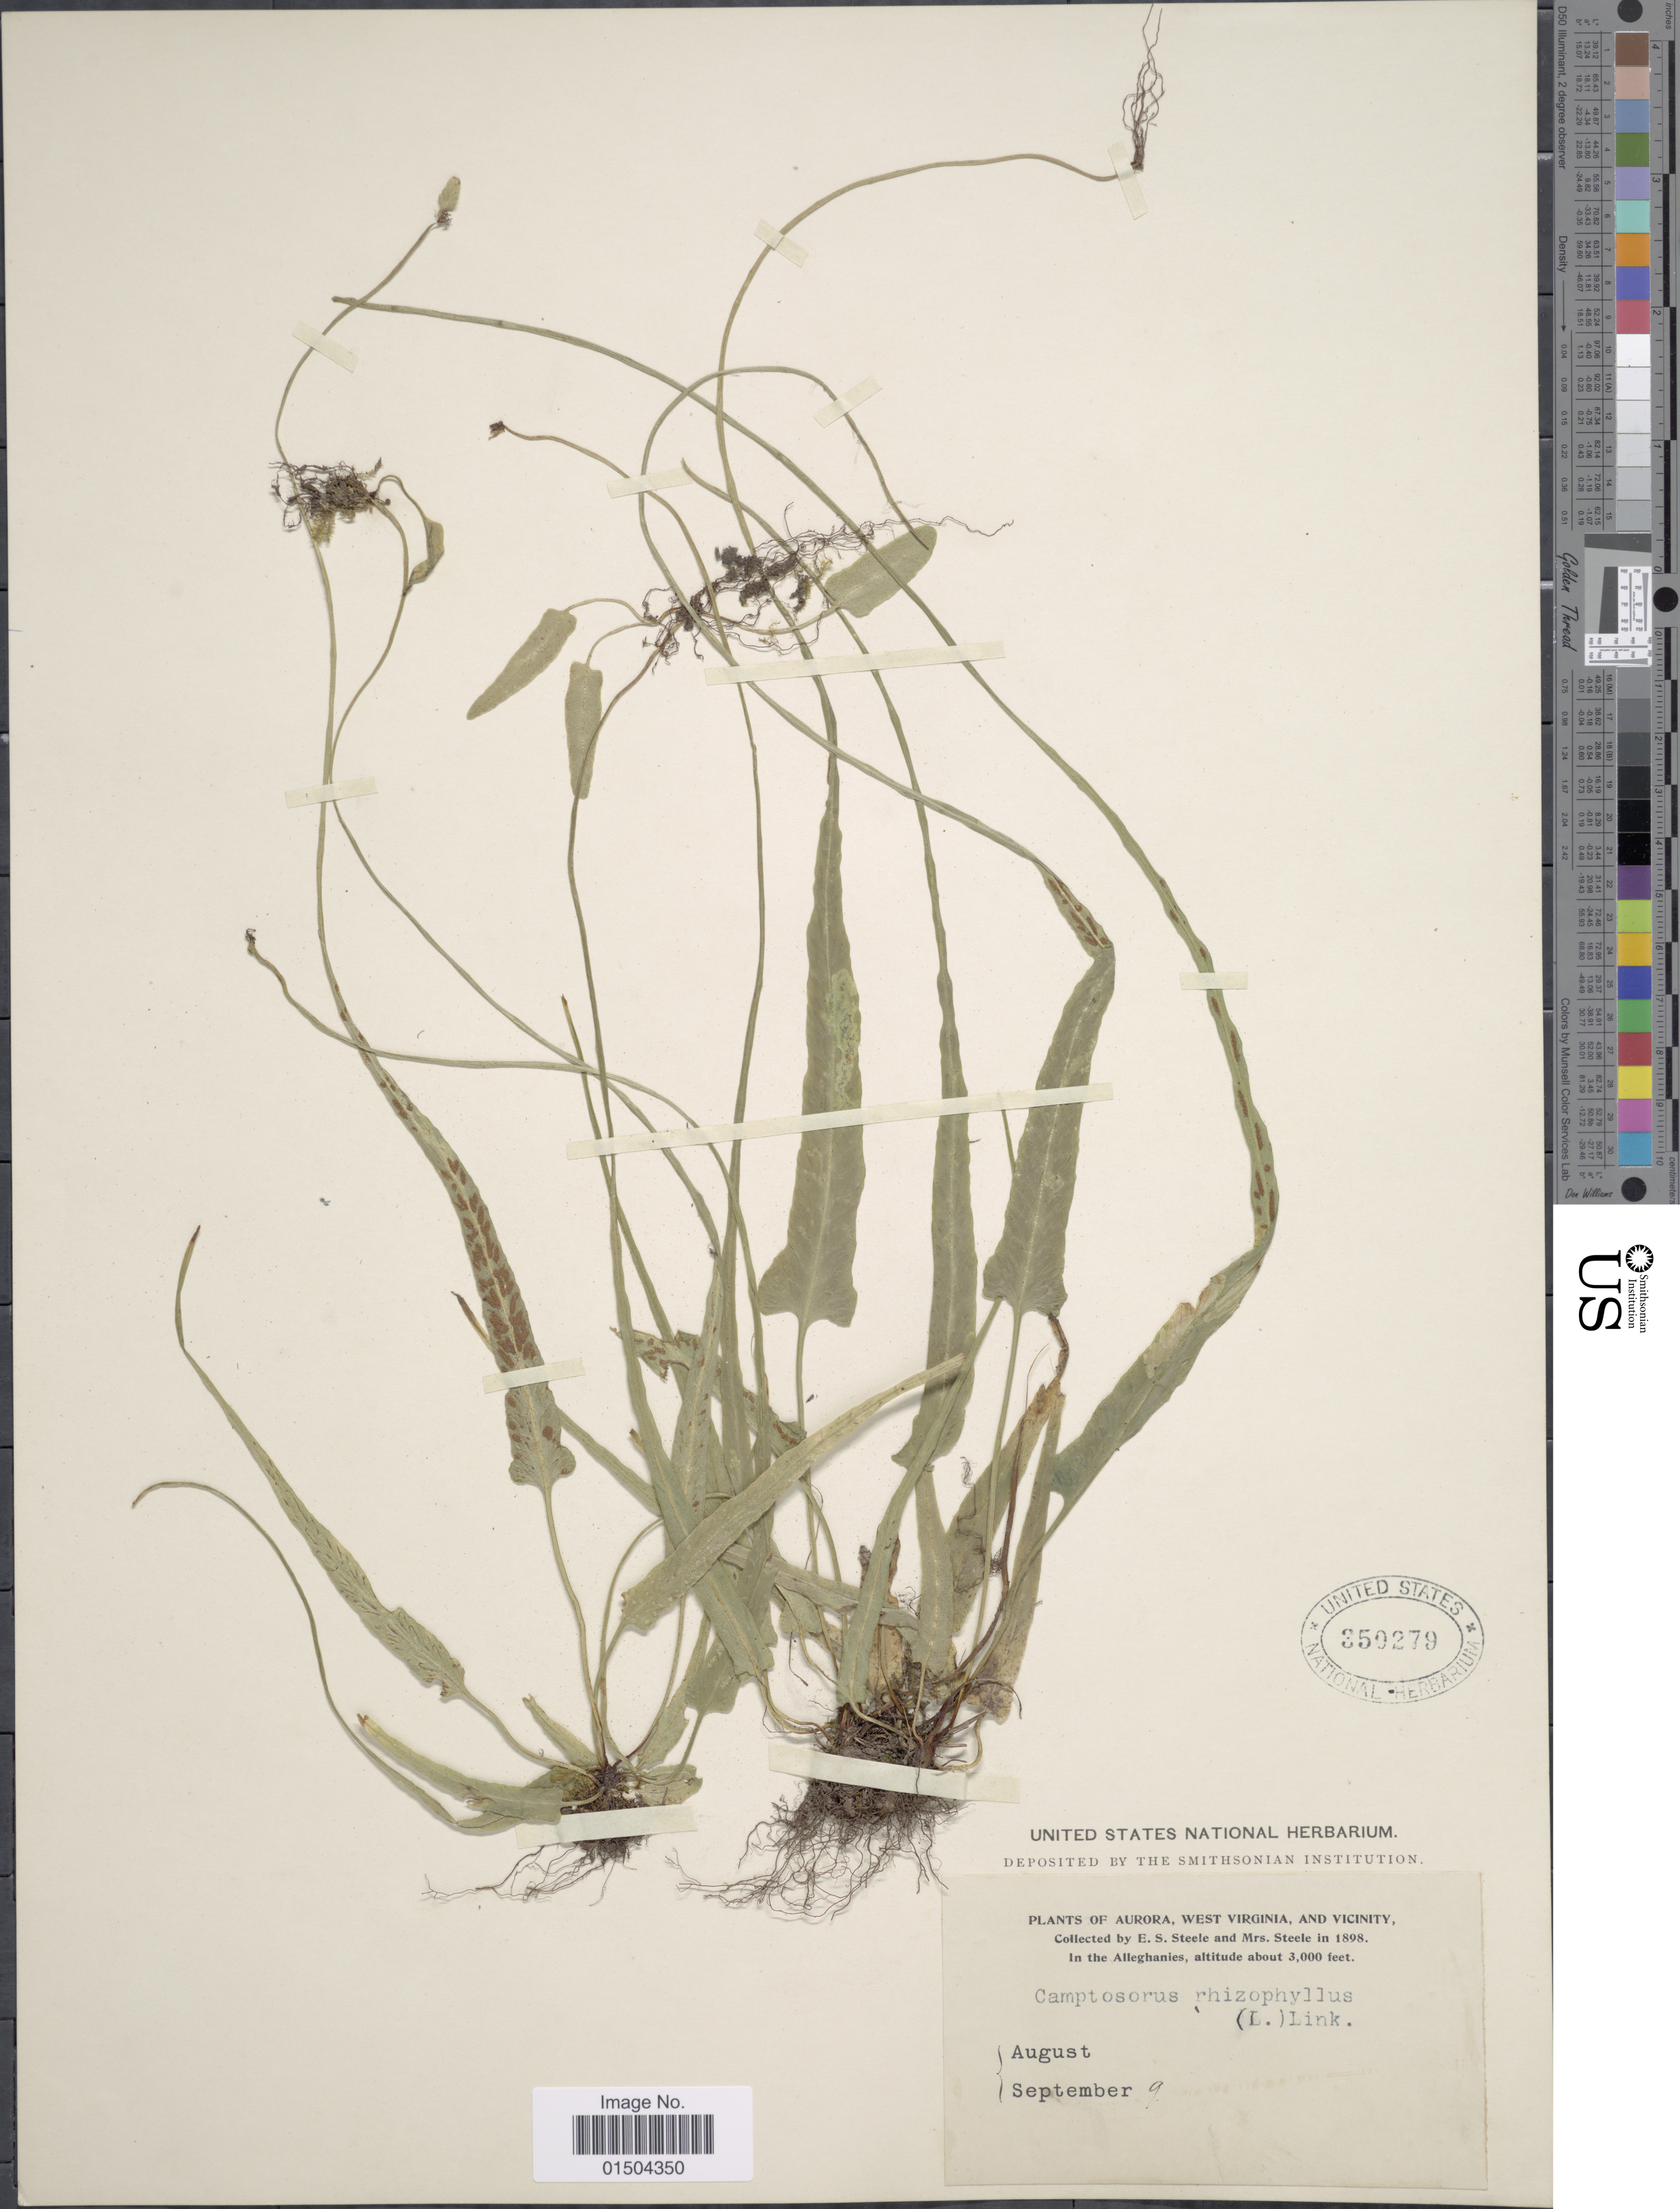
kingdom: Plantae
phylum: Tracheophyta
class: Polypodiopsida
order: Polypodiales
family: Aspleniaceae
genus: Asplenium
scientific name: Asplenium rhizophyllum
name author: L.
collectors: E. Steele & Mrs. E. S. Steele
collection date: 1898-09-09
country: United States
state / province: West Virginia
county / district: Preston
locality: Aurora, West Virginia, and Vicinity. In the Alleghanies.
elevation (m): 914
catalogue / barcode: US 350279